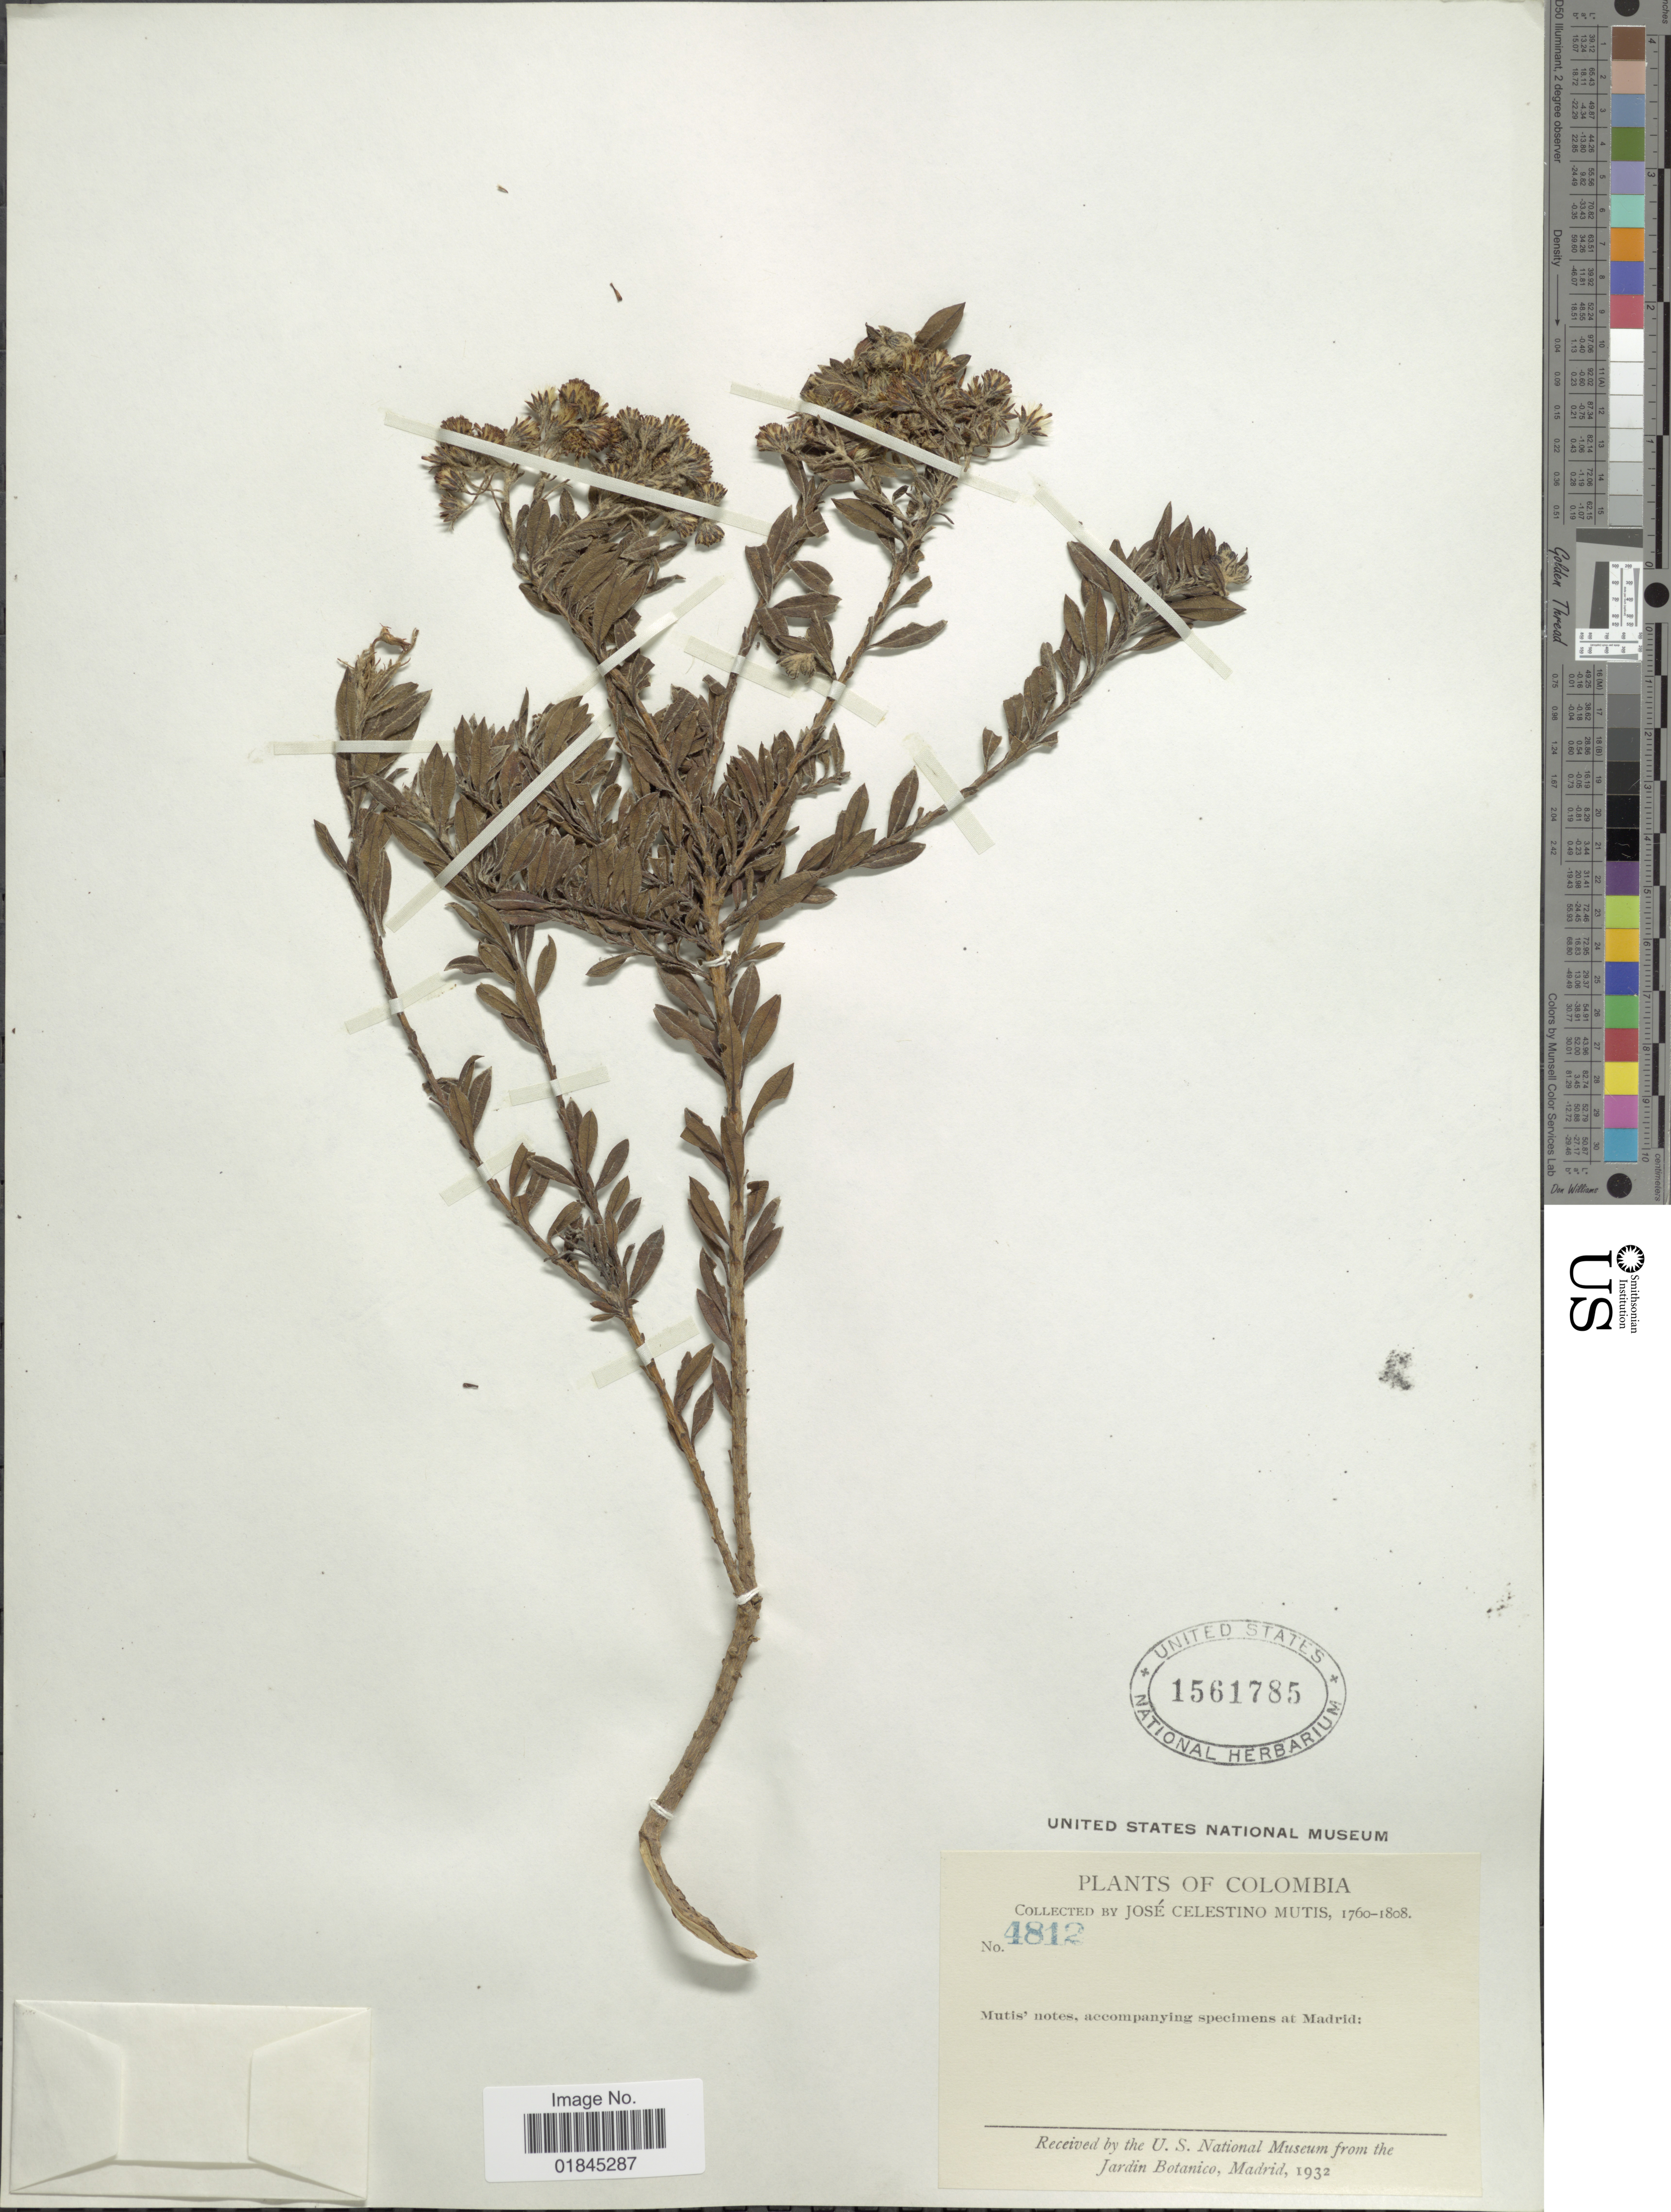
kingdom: Plantae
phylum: Tracheophyta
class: Magnoliopsida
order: Asterales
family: Asteraceae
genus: Pentacalia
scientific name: Pentacalia corymbosa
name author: (Benth.) Cuatrec.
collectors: J. C. B. Mutis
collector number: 4812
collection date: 1760/1808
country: Colombia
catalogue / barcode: US 1561785